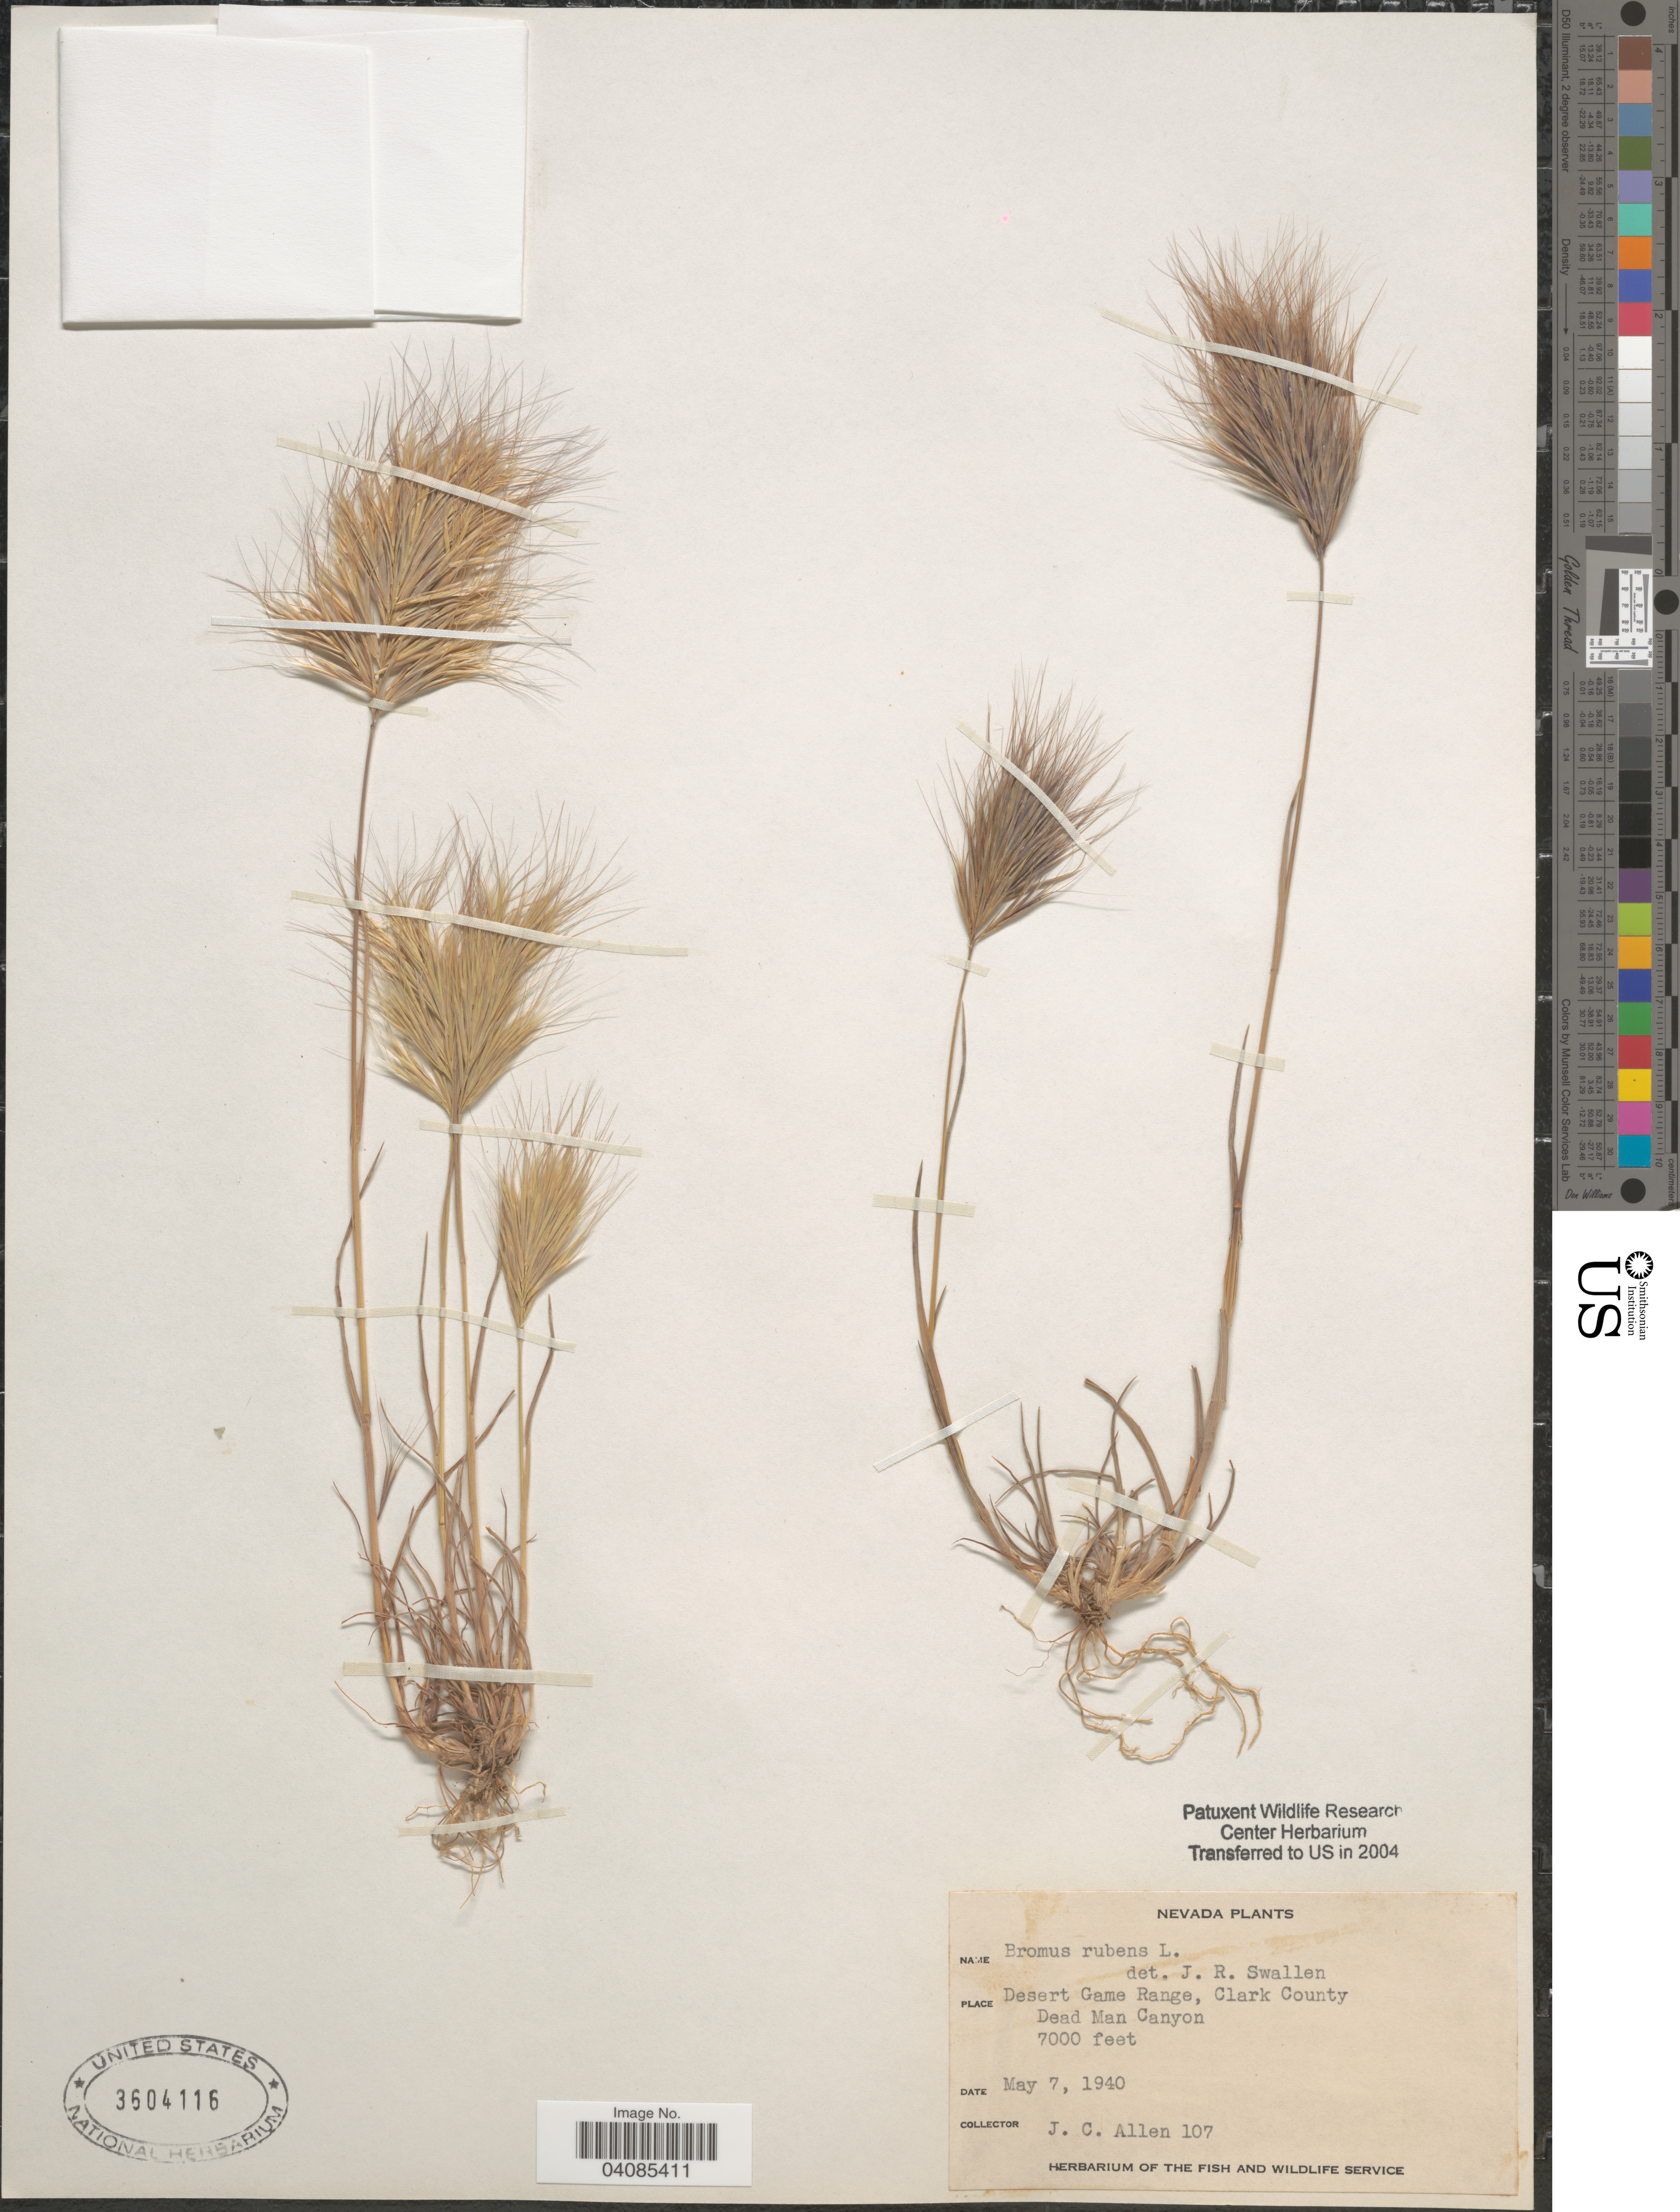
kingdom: Plantae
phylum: Tracheophyta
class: Liliopsida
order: Poales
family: Poaceae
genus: Bromus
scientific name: Bromus rubens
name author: L.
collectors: J. C. Allen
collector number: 107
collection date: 1940-05-07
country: United States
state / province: Nevada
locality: Desert Game Range, Clark County. Dead Man Canyon.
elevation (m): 2134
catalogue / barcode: US 3604116